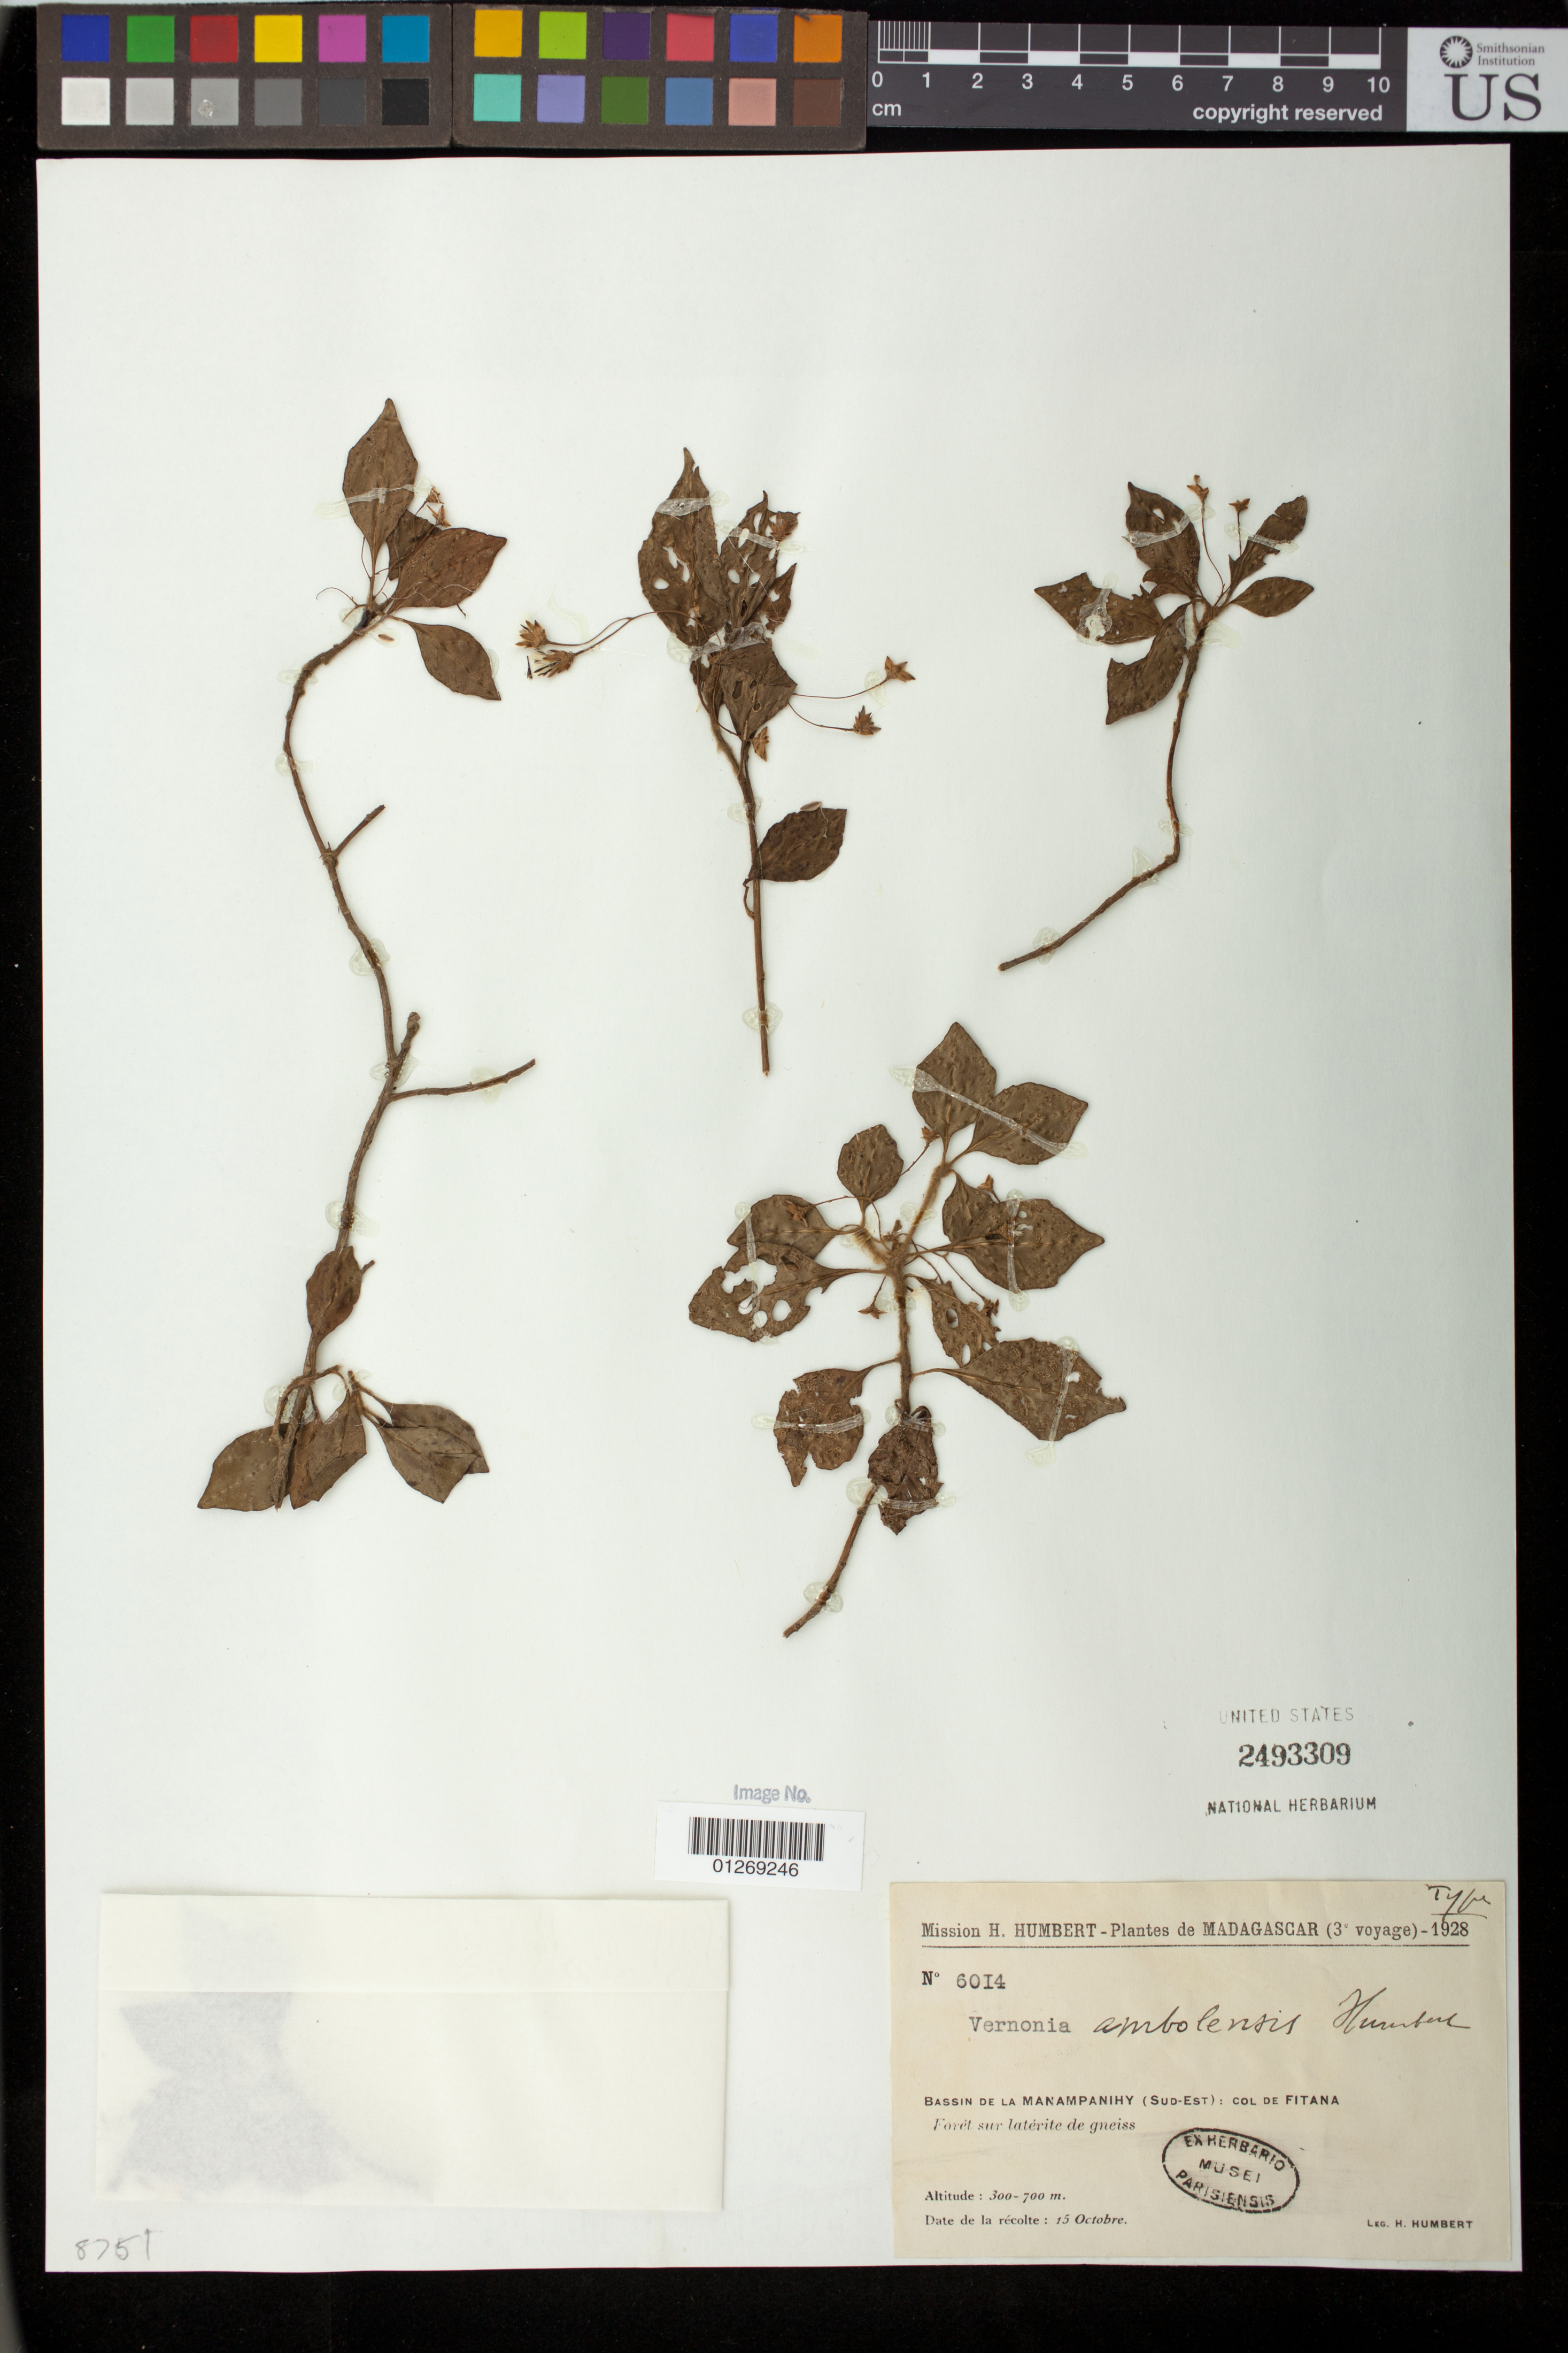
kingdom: Plantae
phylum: Tracheophyta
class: Magnoliopsida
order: Asterales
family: Asteraceae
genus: Vernonia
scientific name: Vernonia ambolensis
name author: Humbert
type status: Syntype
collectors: H. Humbert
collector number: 6014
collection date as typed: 15 Oct 1928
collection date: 1928-10-15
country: Madagascar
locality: Bassin de La Manampanihy (Sude-est): Col de Fitana.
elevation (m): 300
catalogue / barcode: US 2493309